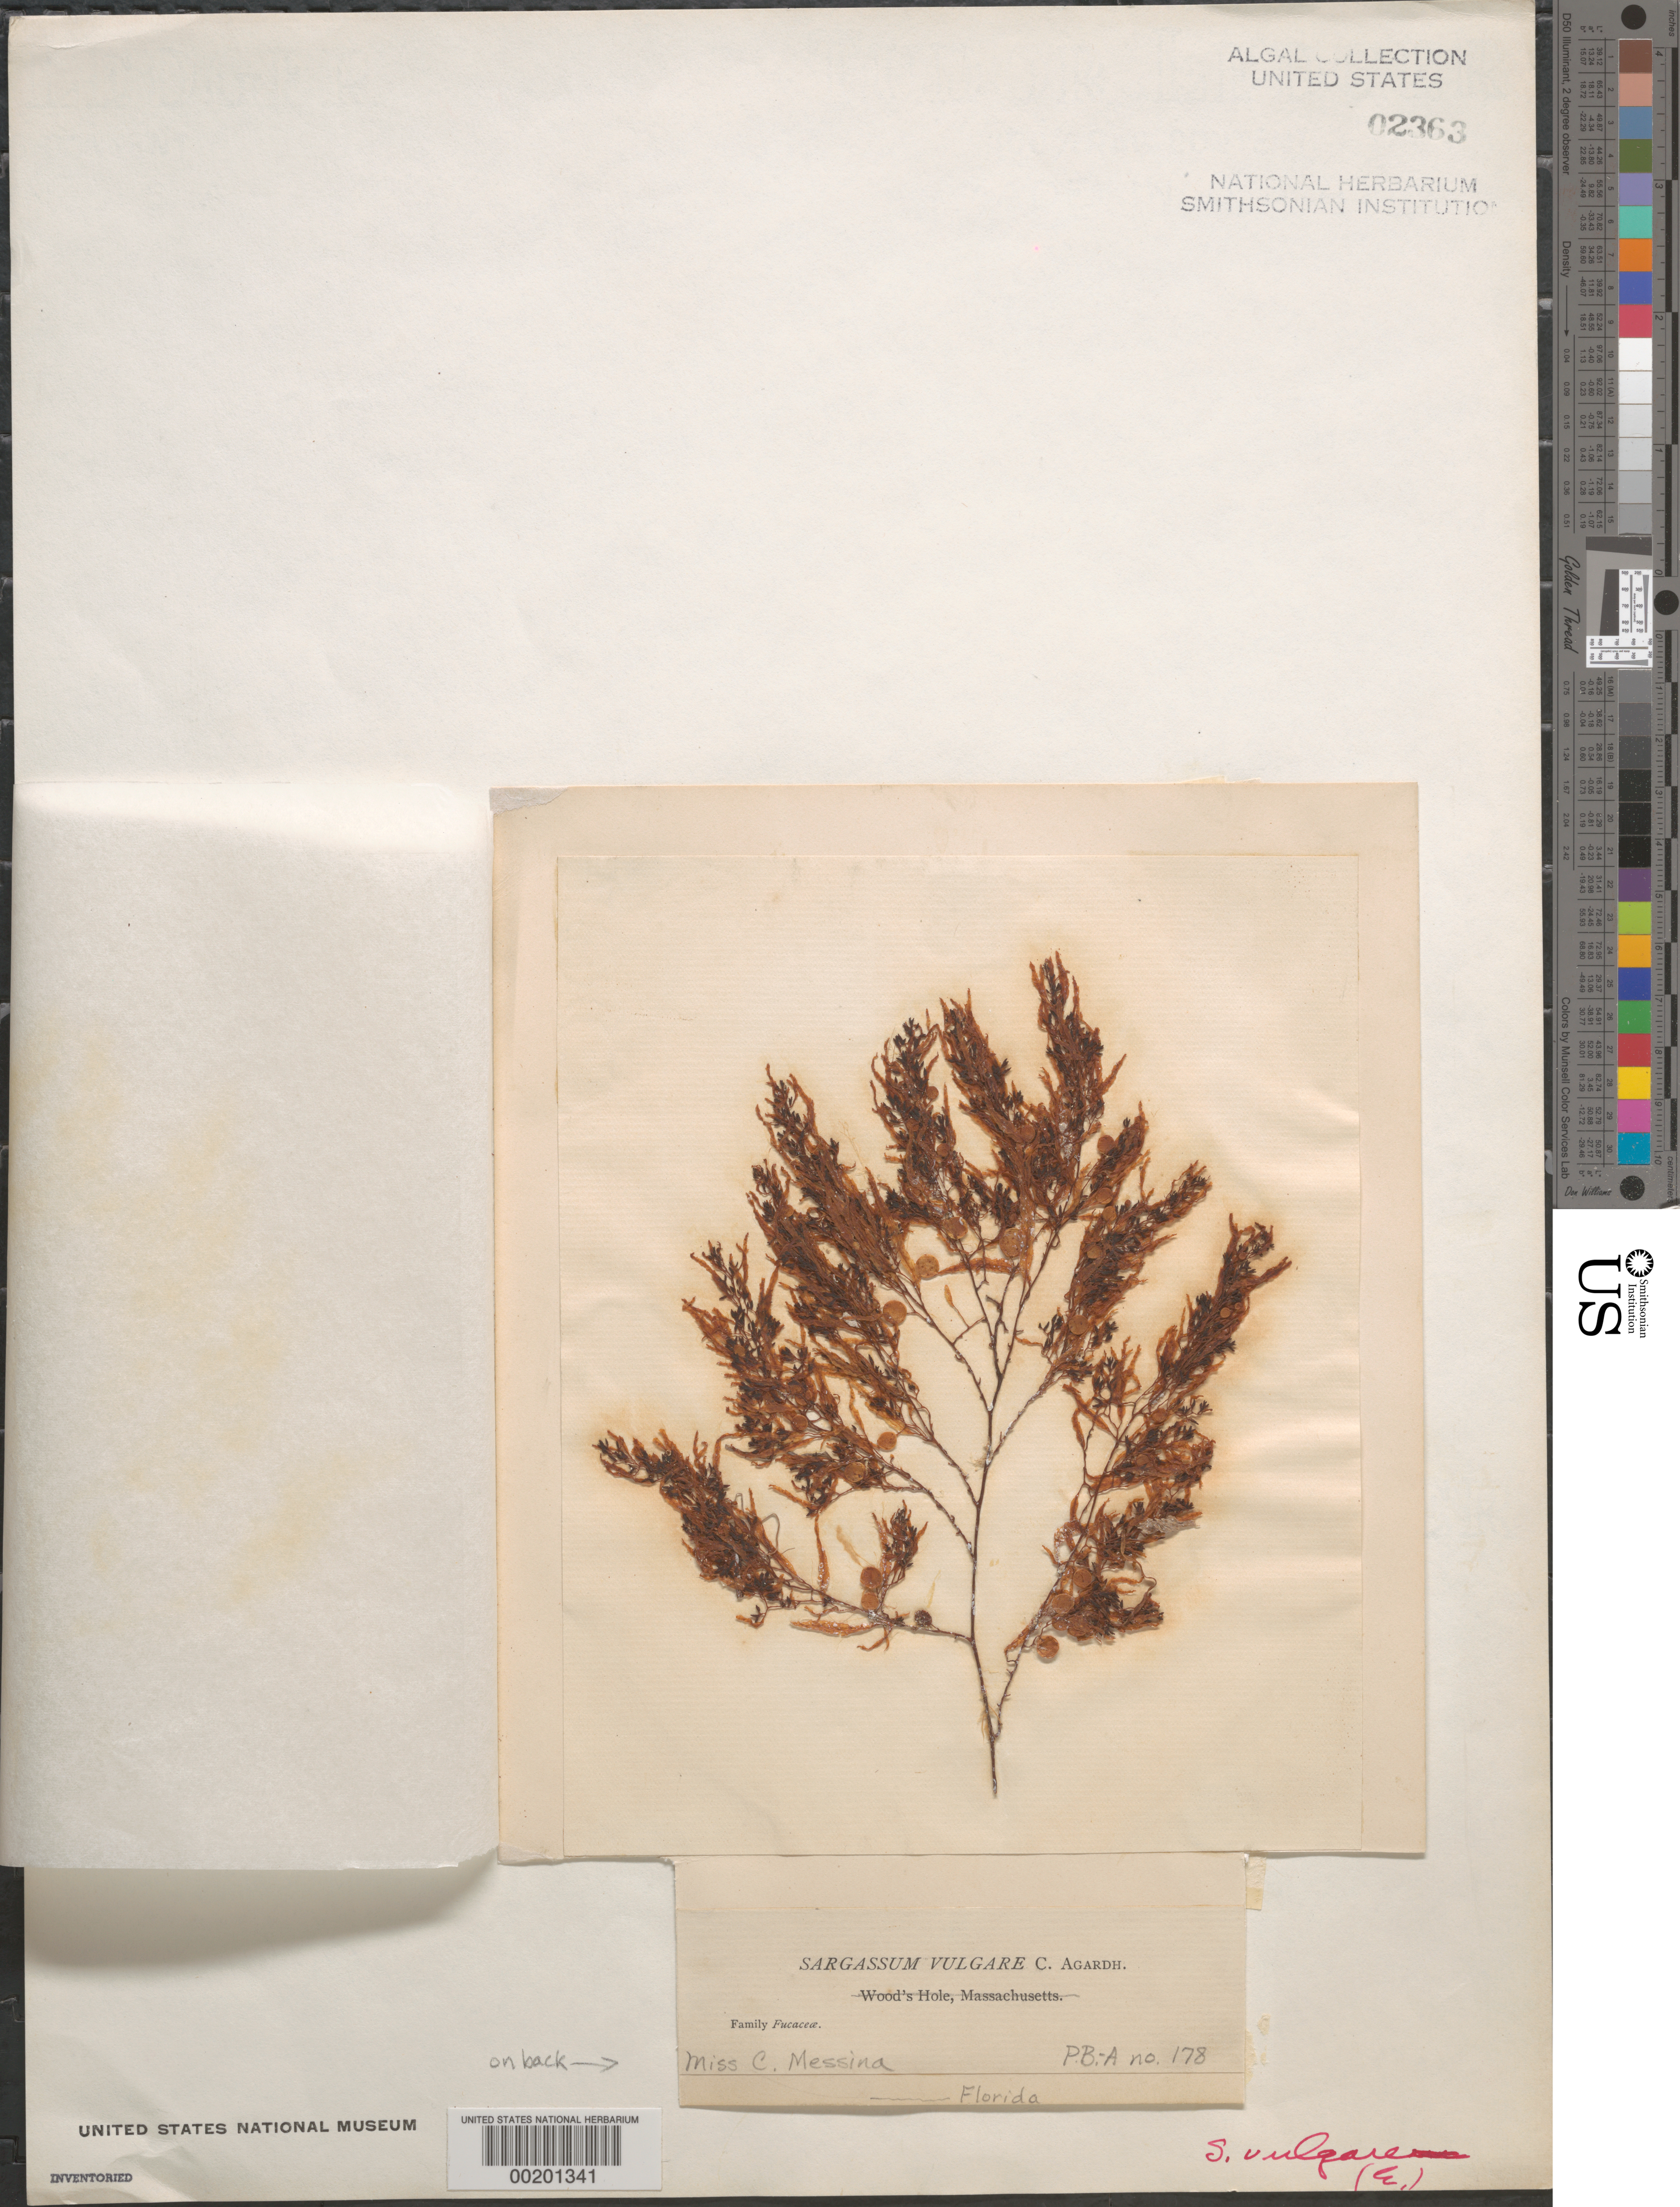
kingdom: Chromista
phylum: Ochrophyta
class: Phaeophyceae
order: Fucales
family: Sargassaceae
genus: Sargassum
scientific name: Sargassum vulgare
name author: C. Agardh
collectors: C. Messina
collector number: PB-A 178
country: United States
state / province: Florida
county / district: Palm Beach County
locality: Possibly Jupiter Inlet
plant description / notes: Collins, Holden & Setchell, Phycotheca Boreali-Americana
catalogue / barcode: US 2363